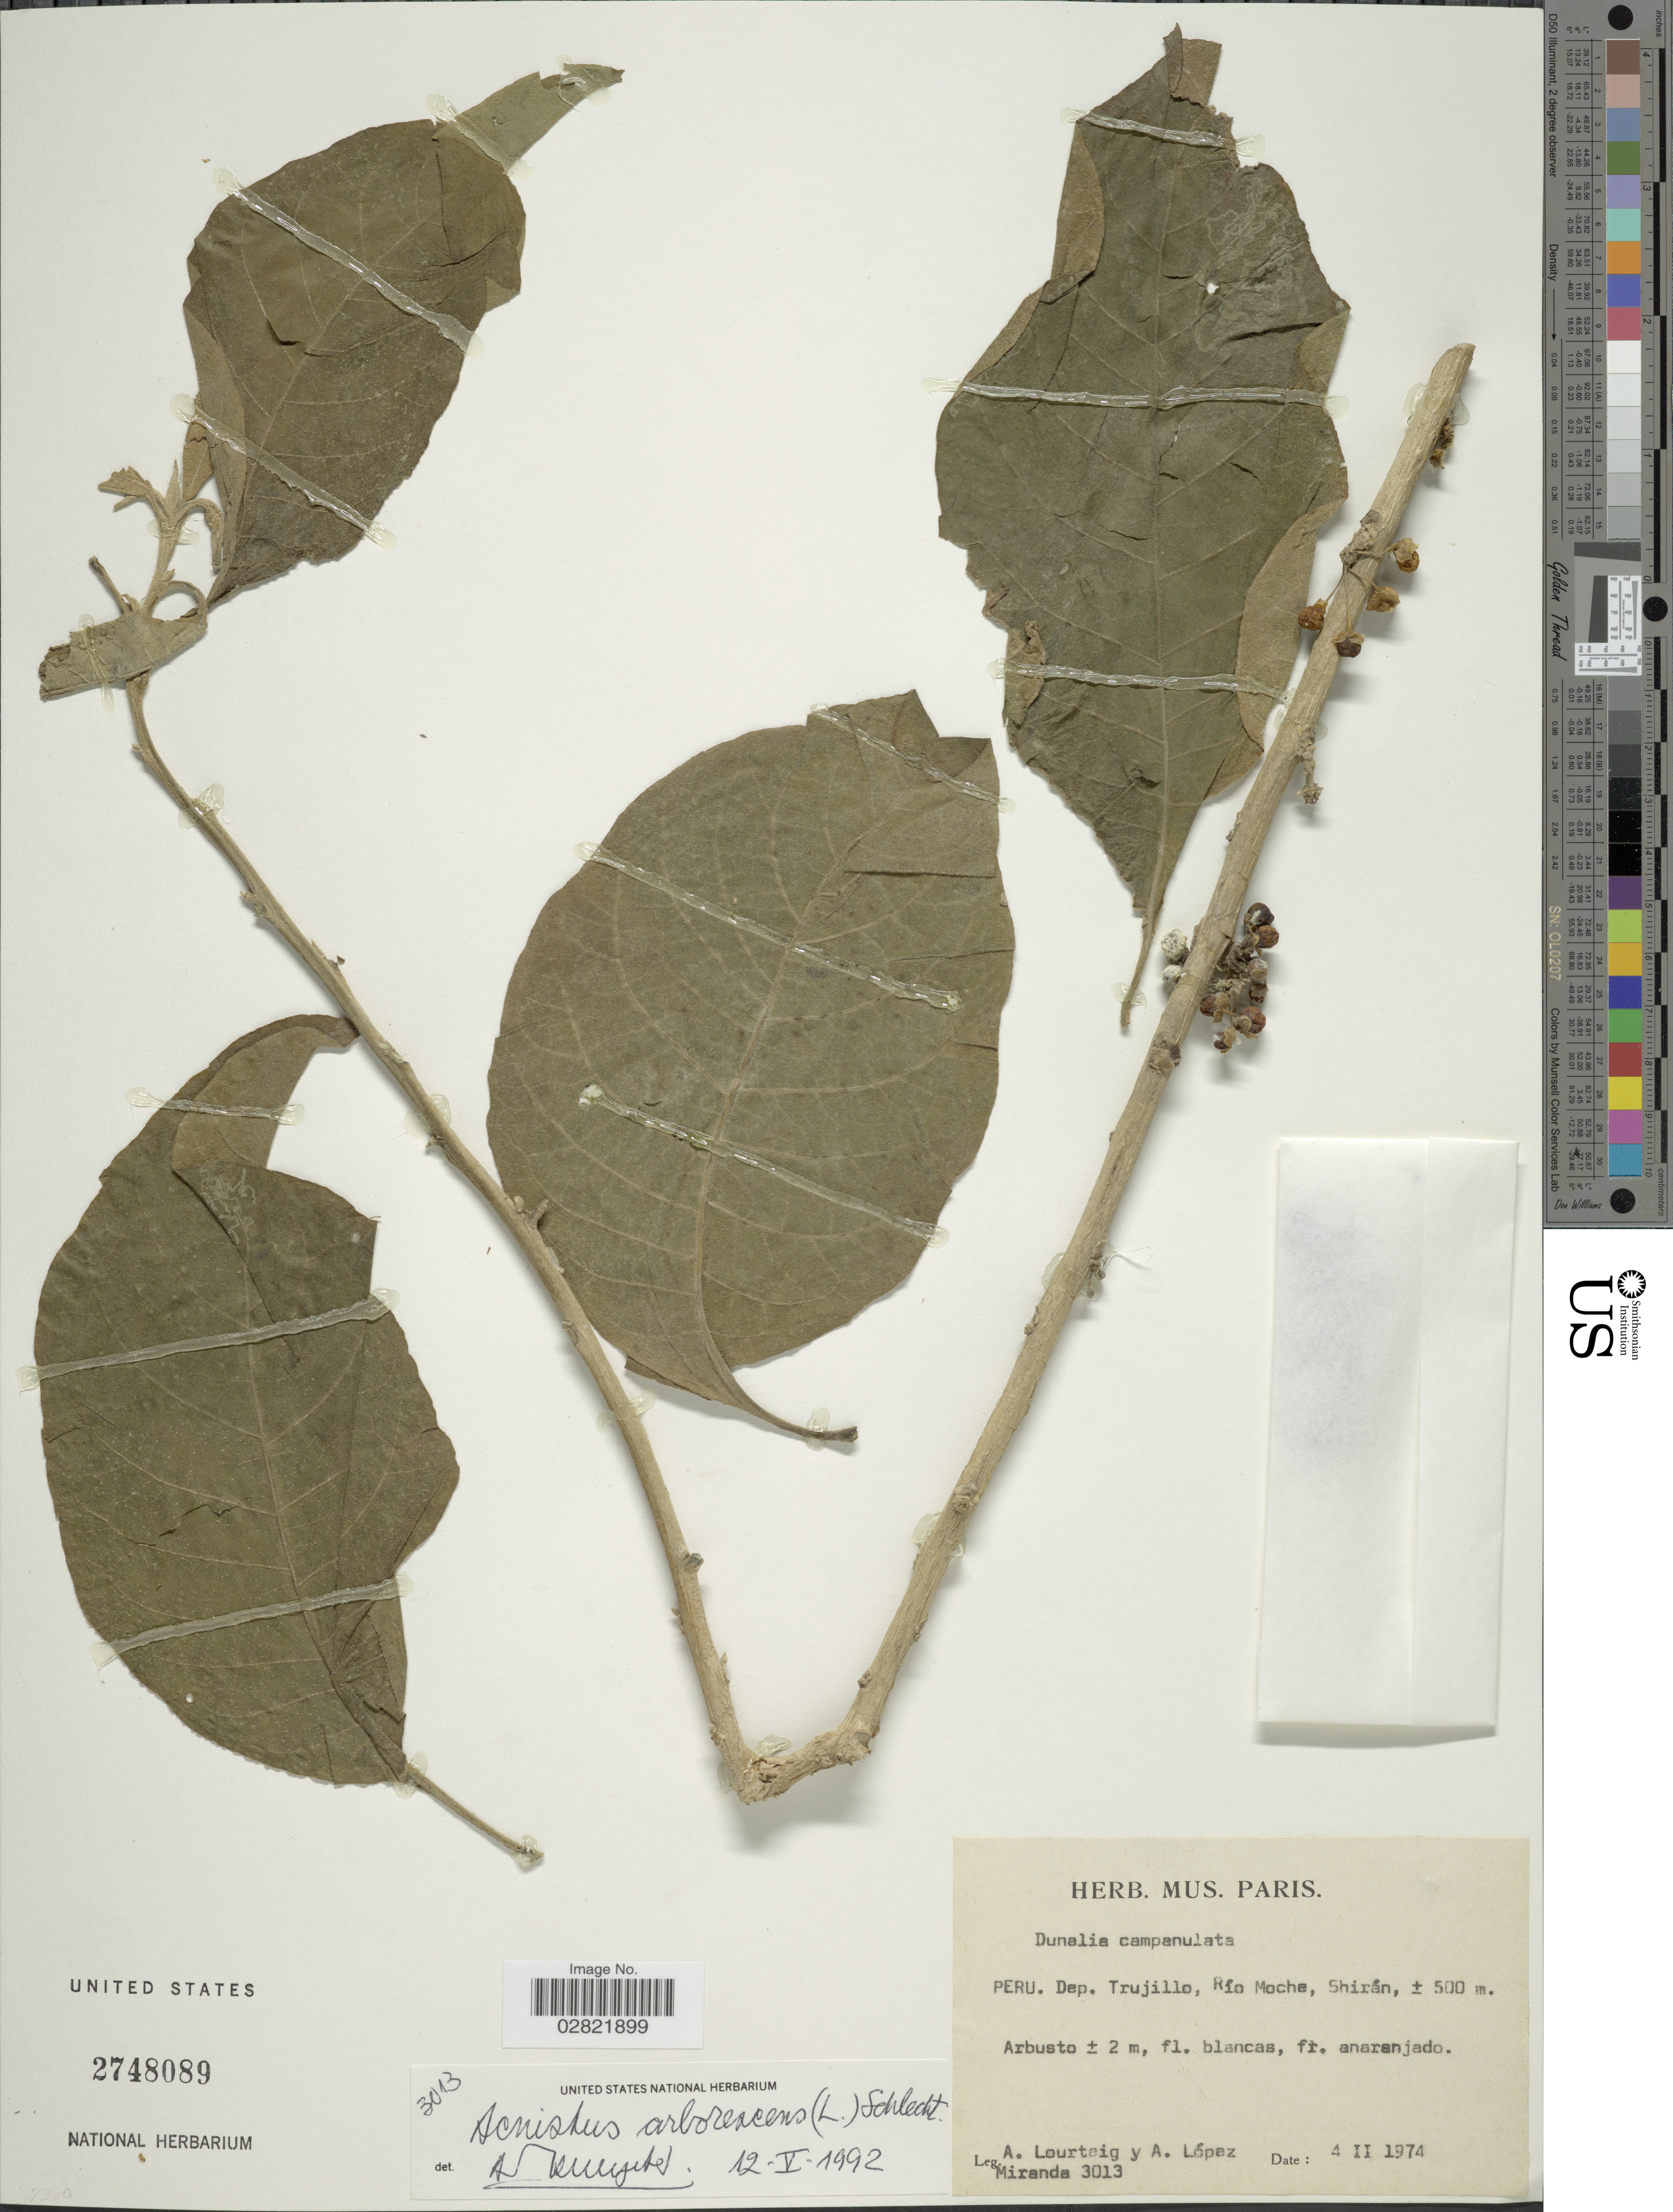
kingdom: Plantae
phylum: Tracheophyta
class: Magnoliopsida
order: Solanales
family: Solanaceae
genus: Acnistus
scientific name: Acnistus arborescens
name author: (L.) Schltdl.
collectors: A. Lourteig, A. López & Miranda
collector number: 3013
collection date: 1974-02-04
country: Peru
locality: Dep. Trujillo, Río Moche, Shirán.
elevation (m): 500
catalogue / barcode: US 2748089